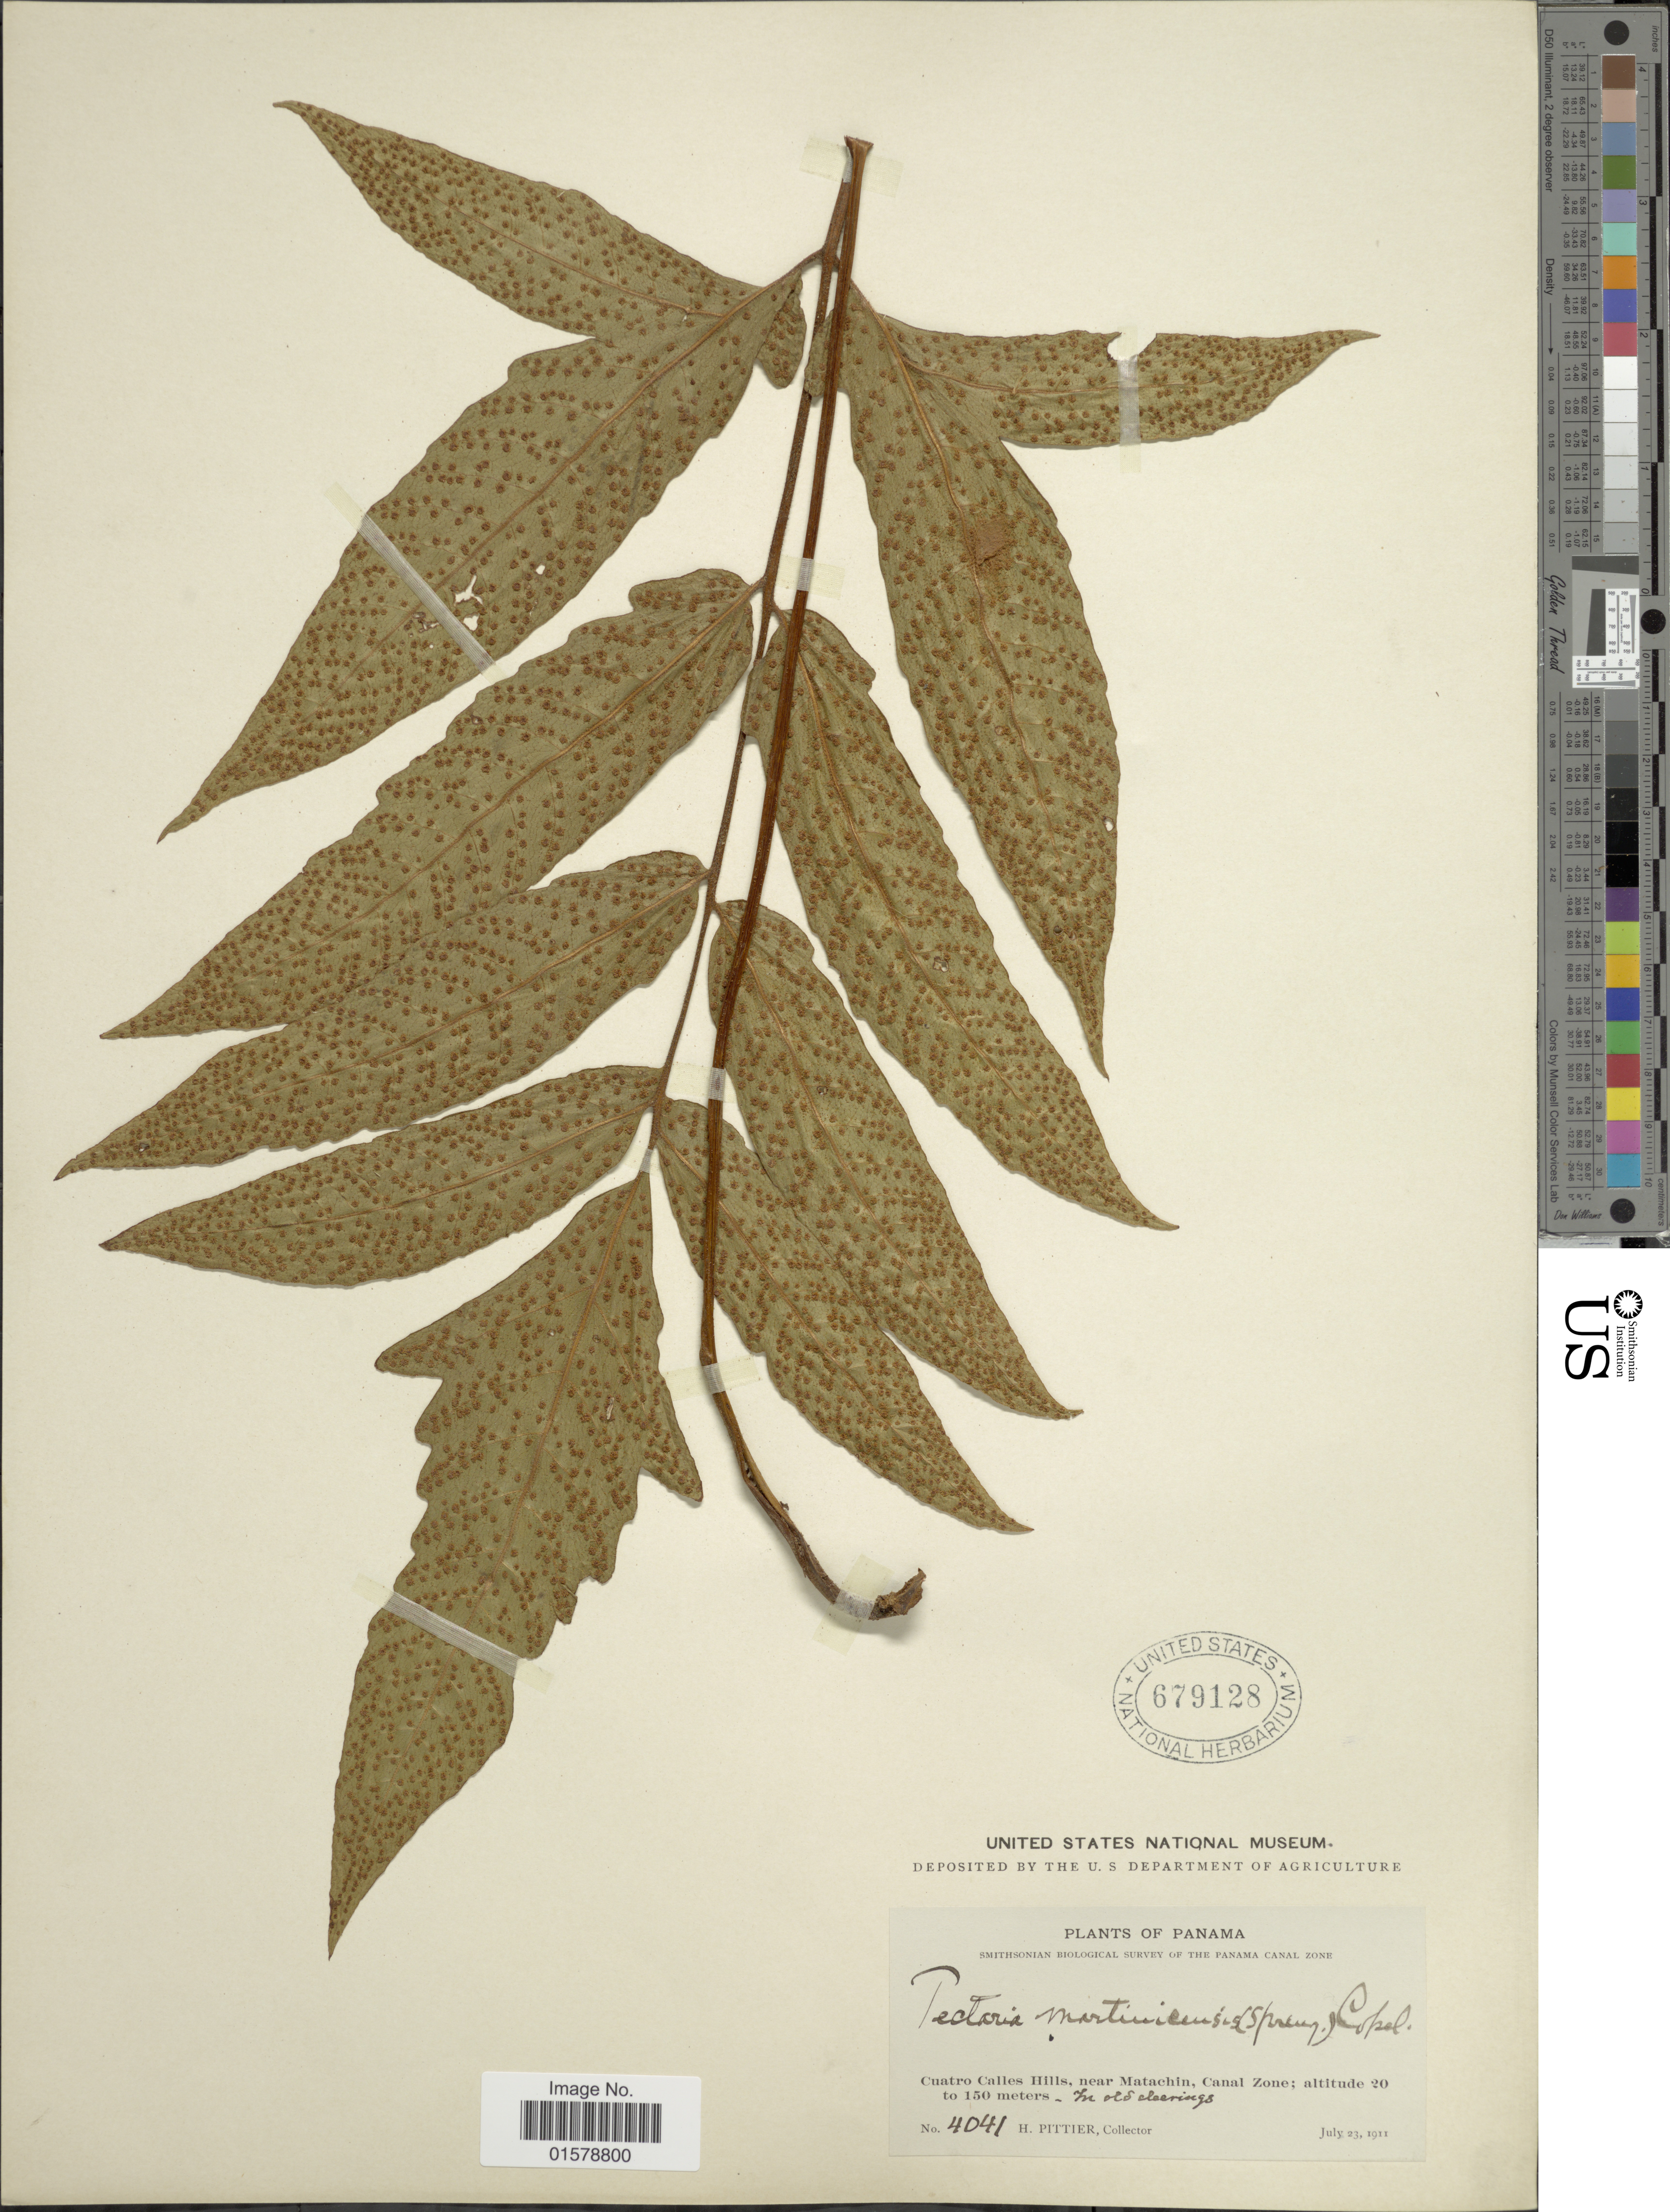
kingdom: Plantae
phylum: Tracheophyta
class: Polypodiopsida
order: Polypodiales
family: Tectariaceae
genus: Tectaria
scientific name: Tectaria pilosa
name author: (Fée) Maxon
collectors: H. F. Pittier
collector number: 4041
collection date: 1911-07-23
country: Panama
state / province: Colón / Panamá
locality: Cuatro Calles Hills, near Matachin, Canal Zone, In Old Clearings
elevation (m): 20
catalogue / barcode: US 679128